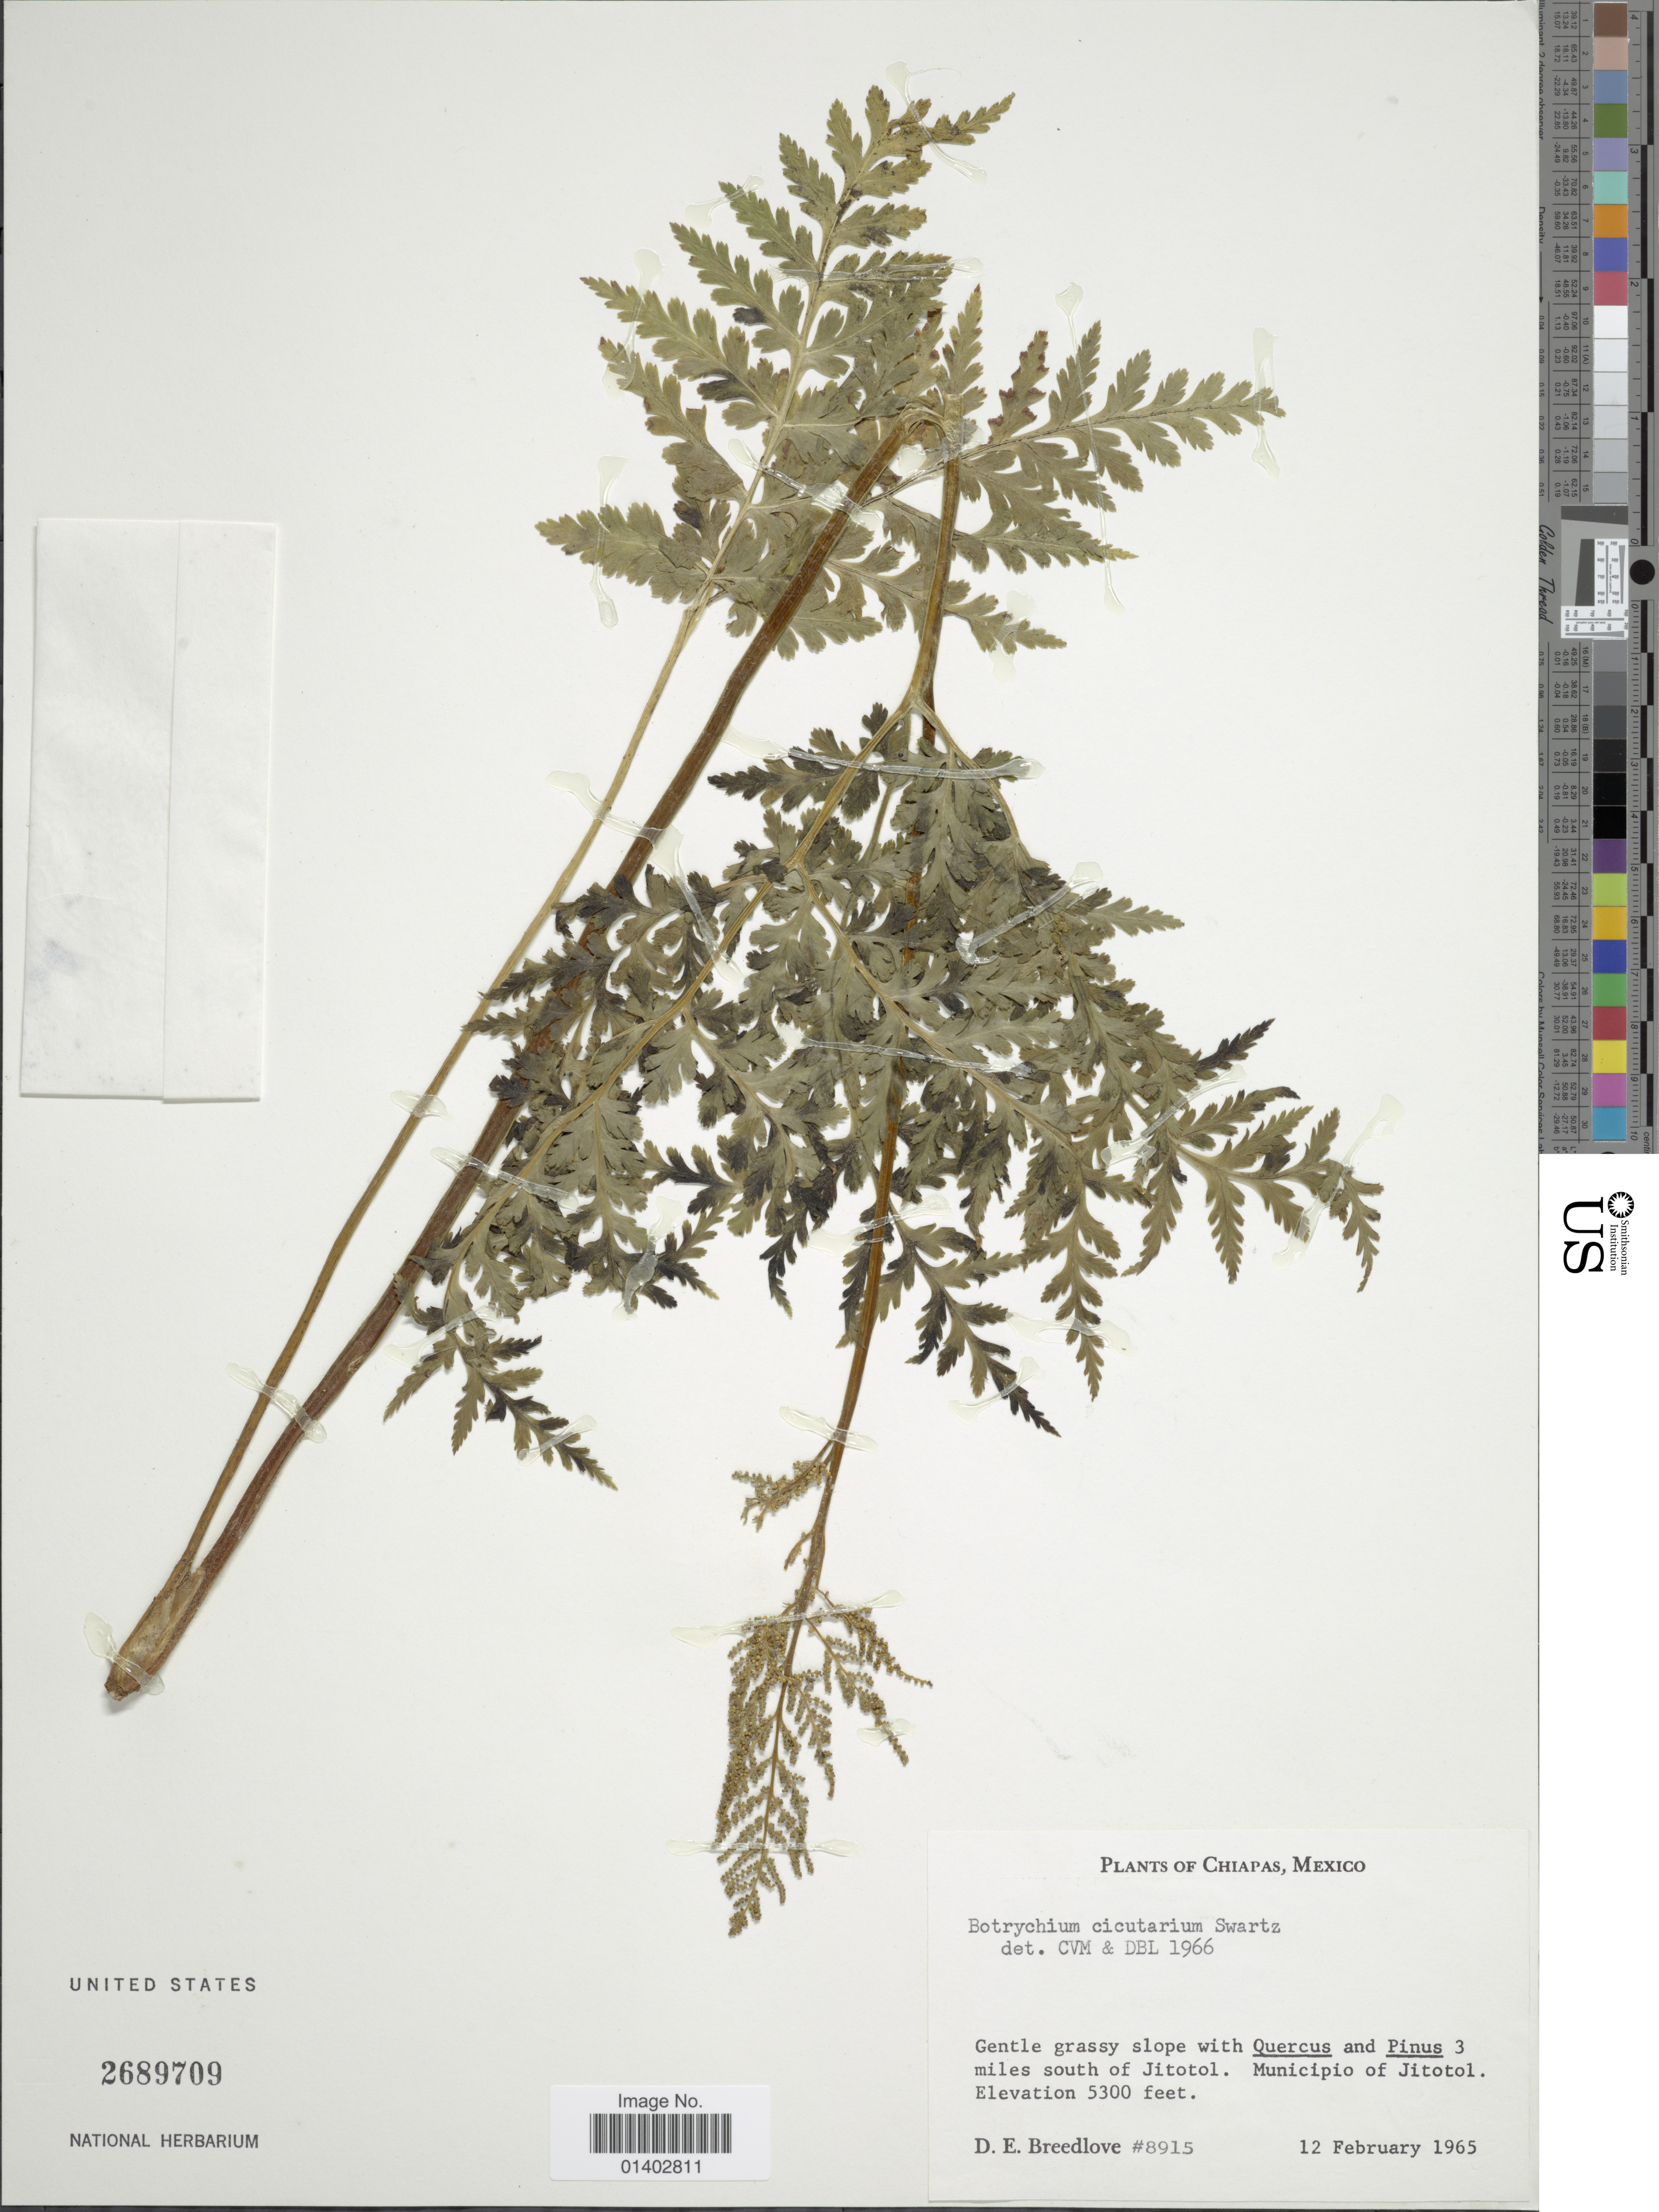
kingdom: Plantae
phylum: Tracheophyta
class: Polypodiopsida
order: Ophioglossales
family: Ophioglossaceae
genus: Botrychium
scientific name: Botrychium virginianum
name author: (L.) Sw.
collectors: D. E. Breedlove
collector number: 8915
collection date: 1965-02-12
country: Mexico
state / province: Chiapas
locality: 3 miles south of Jitotol. Municipio of Jitotol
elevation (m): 1615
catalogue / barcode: US 2689709